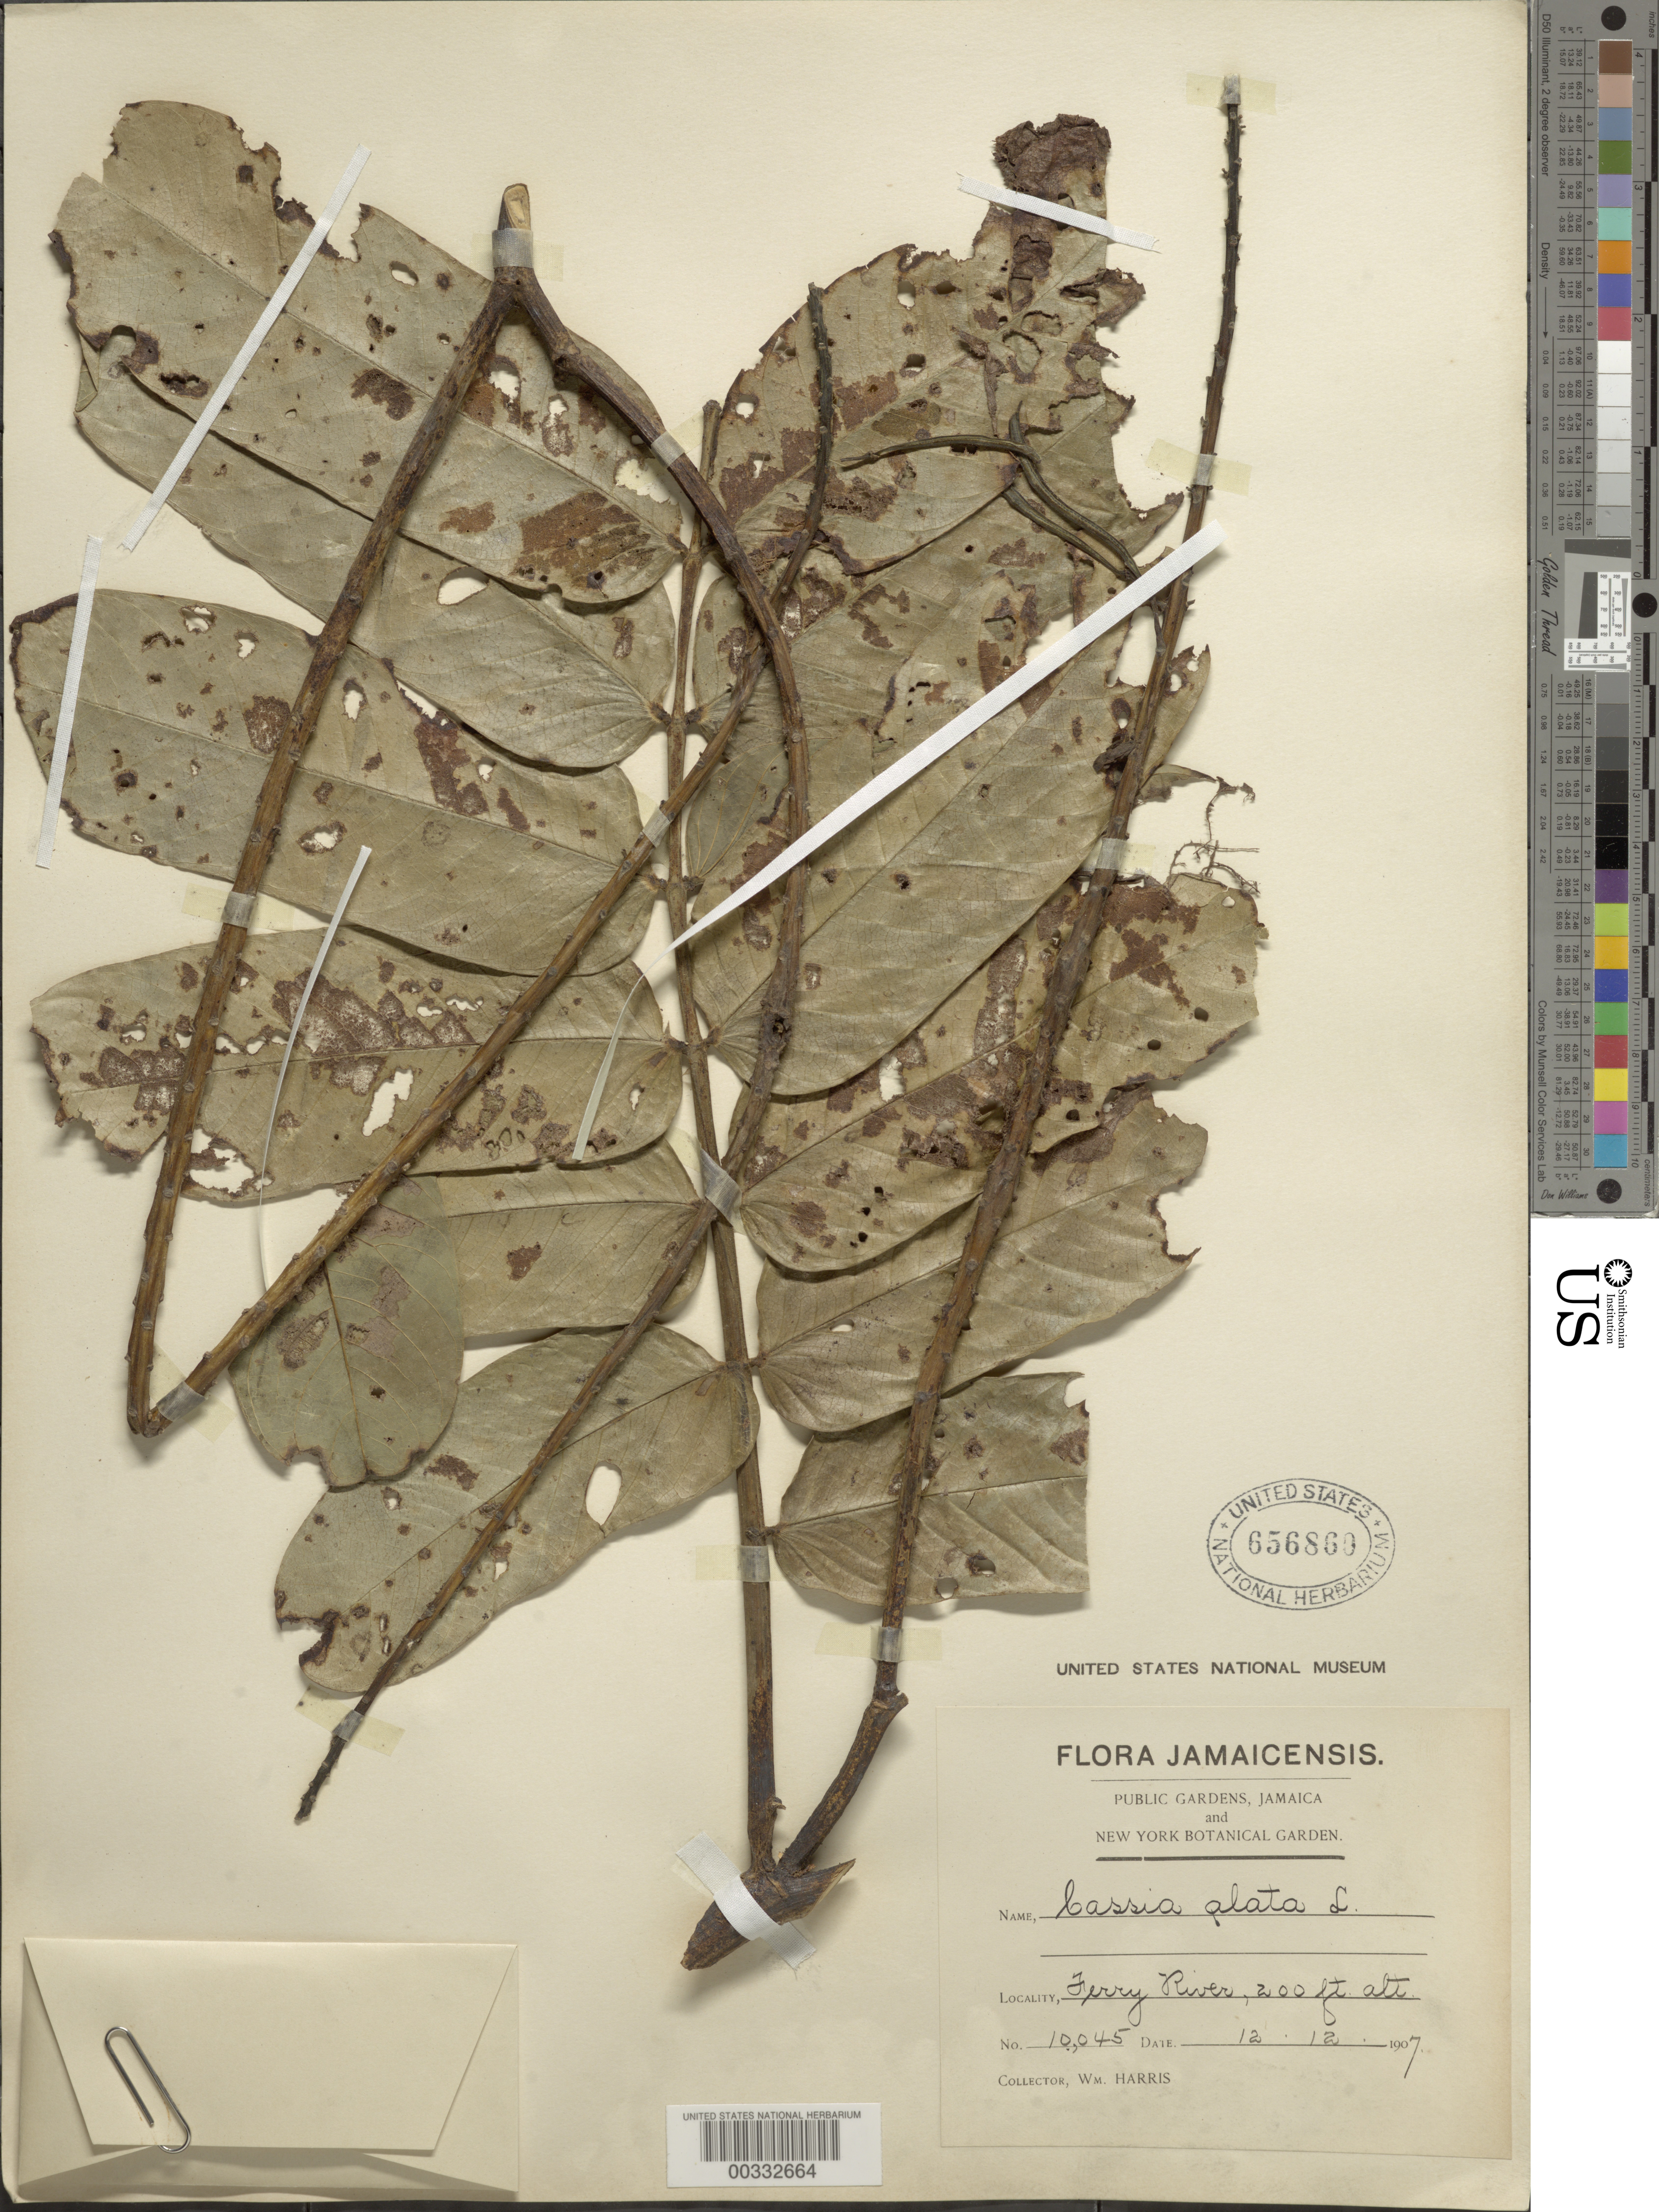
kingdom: Plantae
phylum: Tracheophyta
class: Magnoliopsida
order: Fabales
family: Fabaceae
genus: Senna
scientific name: Senna alata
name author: (L.) Roxb.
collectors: W. H. Harris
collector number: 10045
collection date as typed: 12 Dec 1907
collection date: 1907-12-12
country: Jamaica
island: Greater Antilles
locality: Ferry river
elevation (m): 61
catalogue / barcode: US 656860